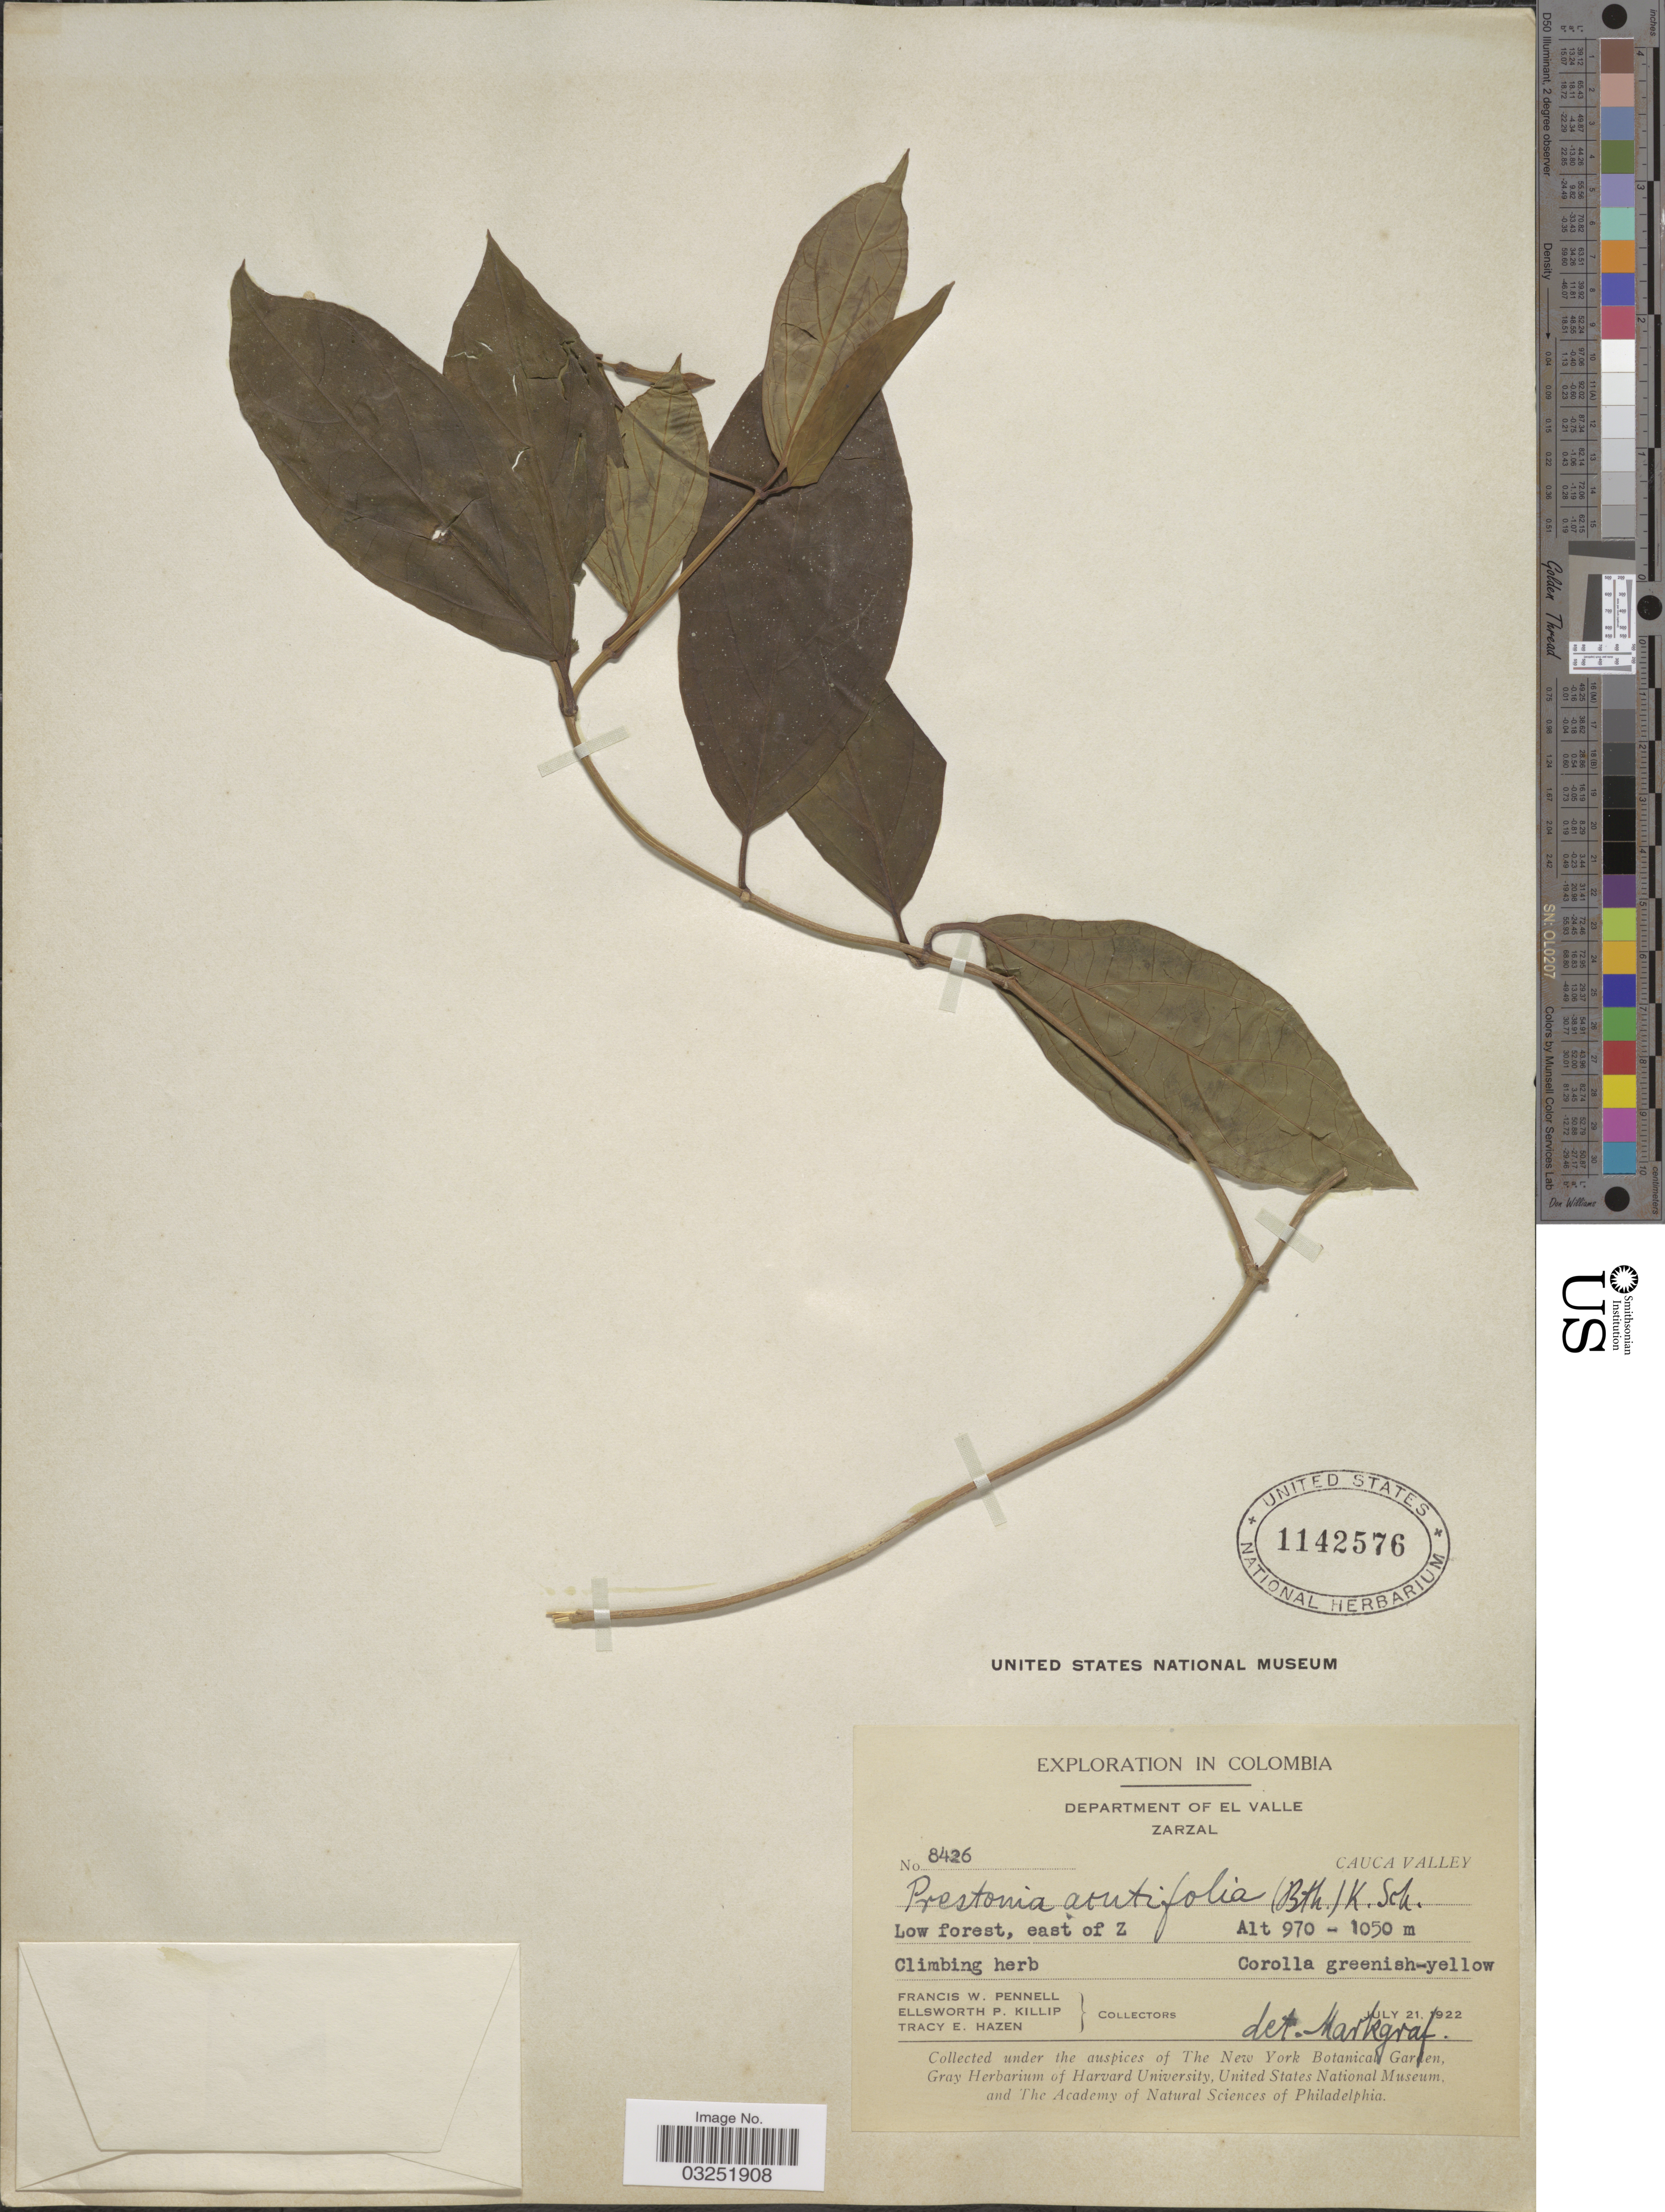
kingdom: Plantae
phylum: Tracheophyta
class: Magnoliopsida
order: Gentianales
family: Apocynaceae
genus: Prestonia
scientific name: Prestonia acutifolia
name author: (Benth. & Müll. Arg.) K. Schum.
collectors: F. W. Pennell, E. P. Killip & T. E. Hazen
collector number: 8426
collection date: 1922-07-21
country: Colombia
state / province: Valle del Cauca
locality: Department of El Valle, Zarzal, Cauca Valley, east of Z.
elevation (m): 970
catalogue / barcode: US 1142576